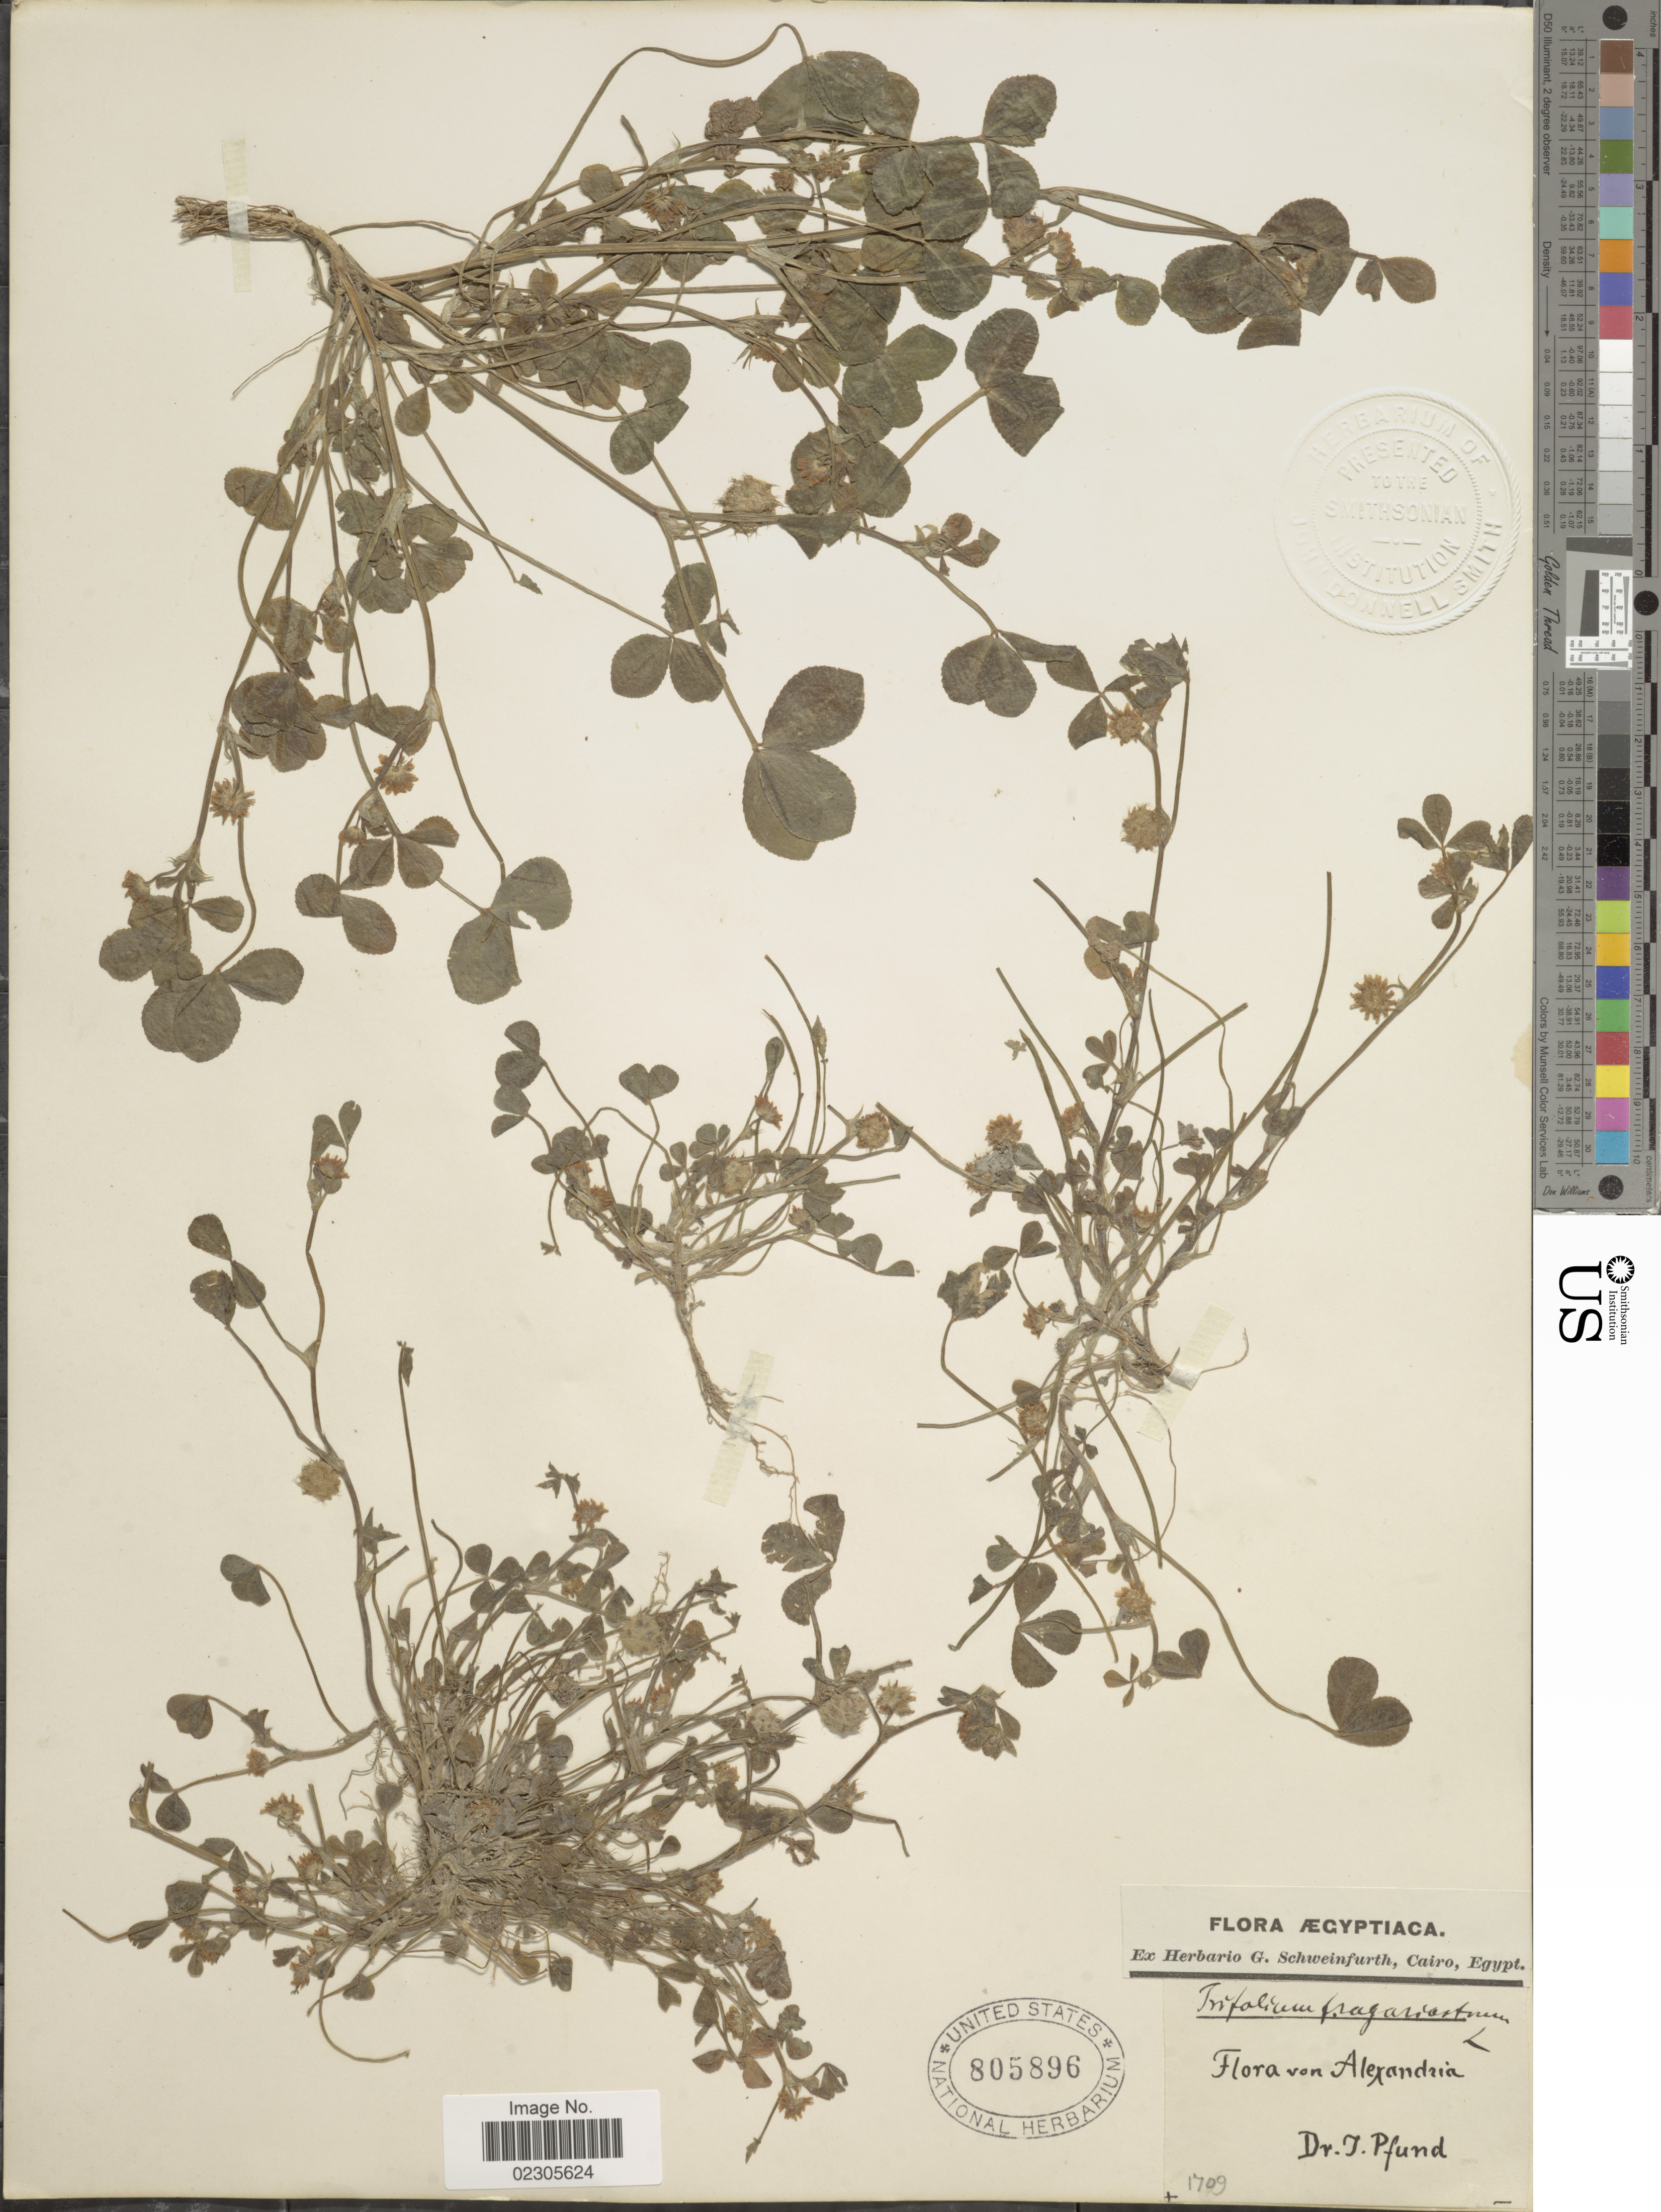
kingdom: Plantae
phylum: Tracheophyta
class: Magnoliopsida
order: Fabales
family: Fabaceae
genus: Trifolium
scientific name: Trifolium fragiferum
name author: L.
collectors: J. Pfund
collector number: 1709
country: Egypt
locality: Alexandria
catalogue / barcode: US 805896